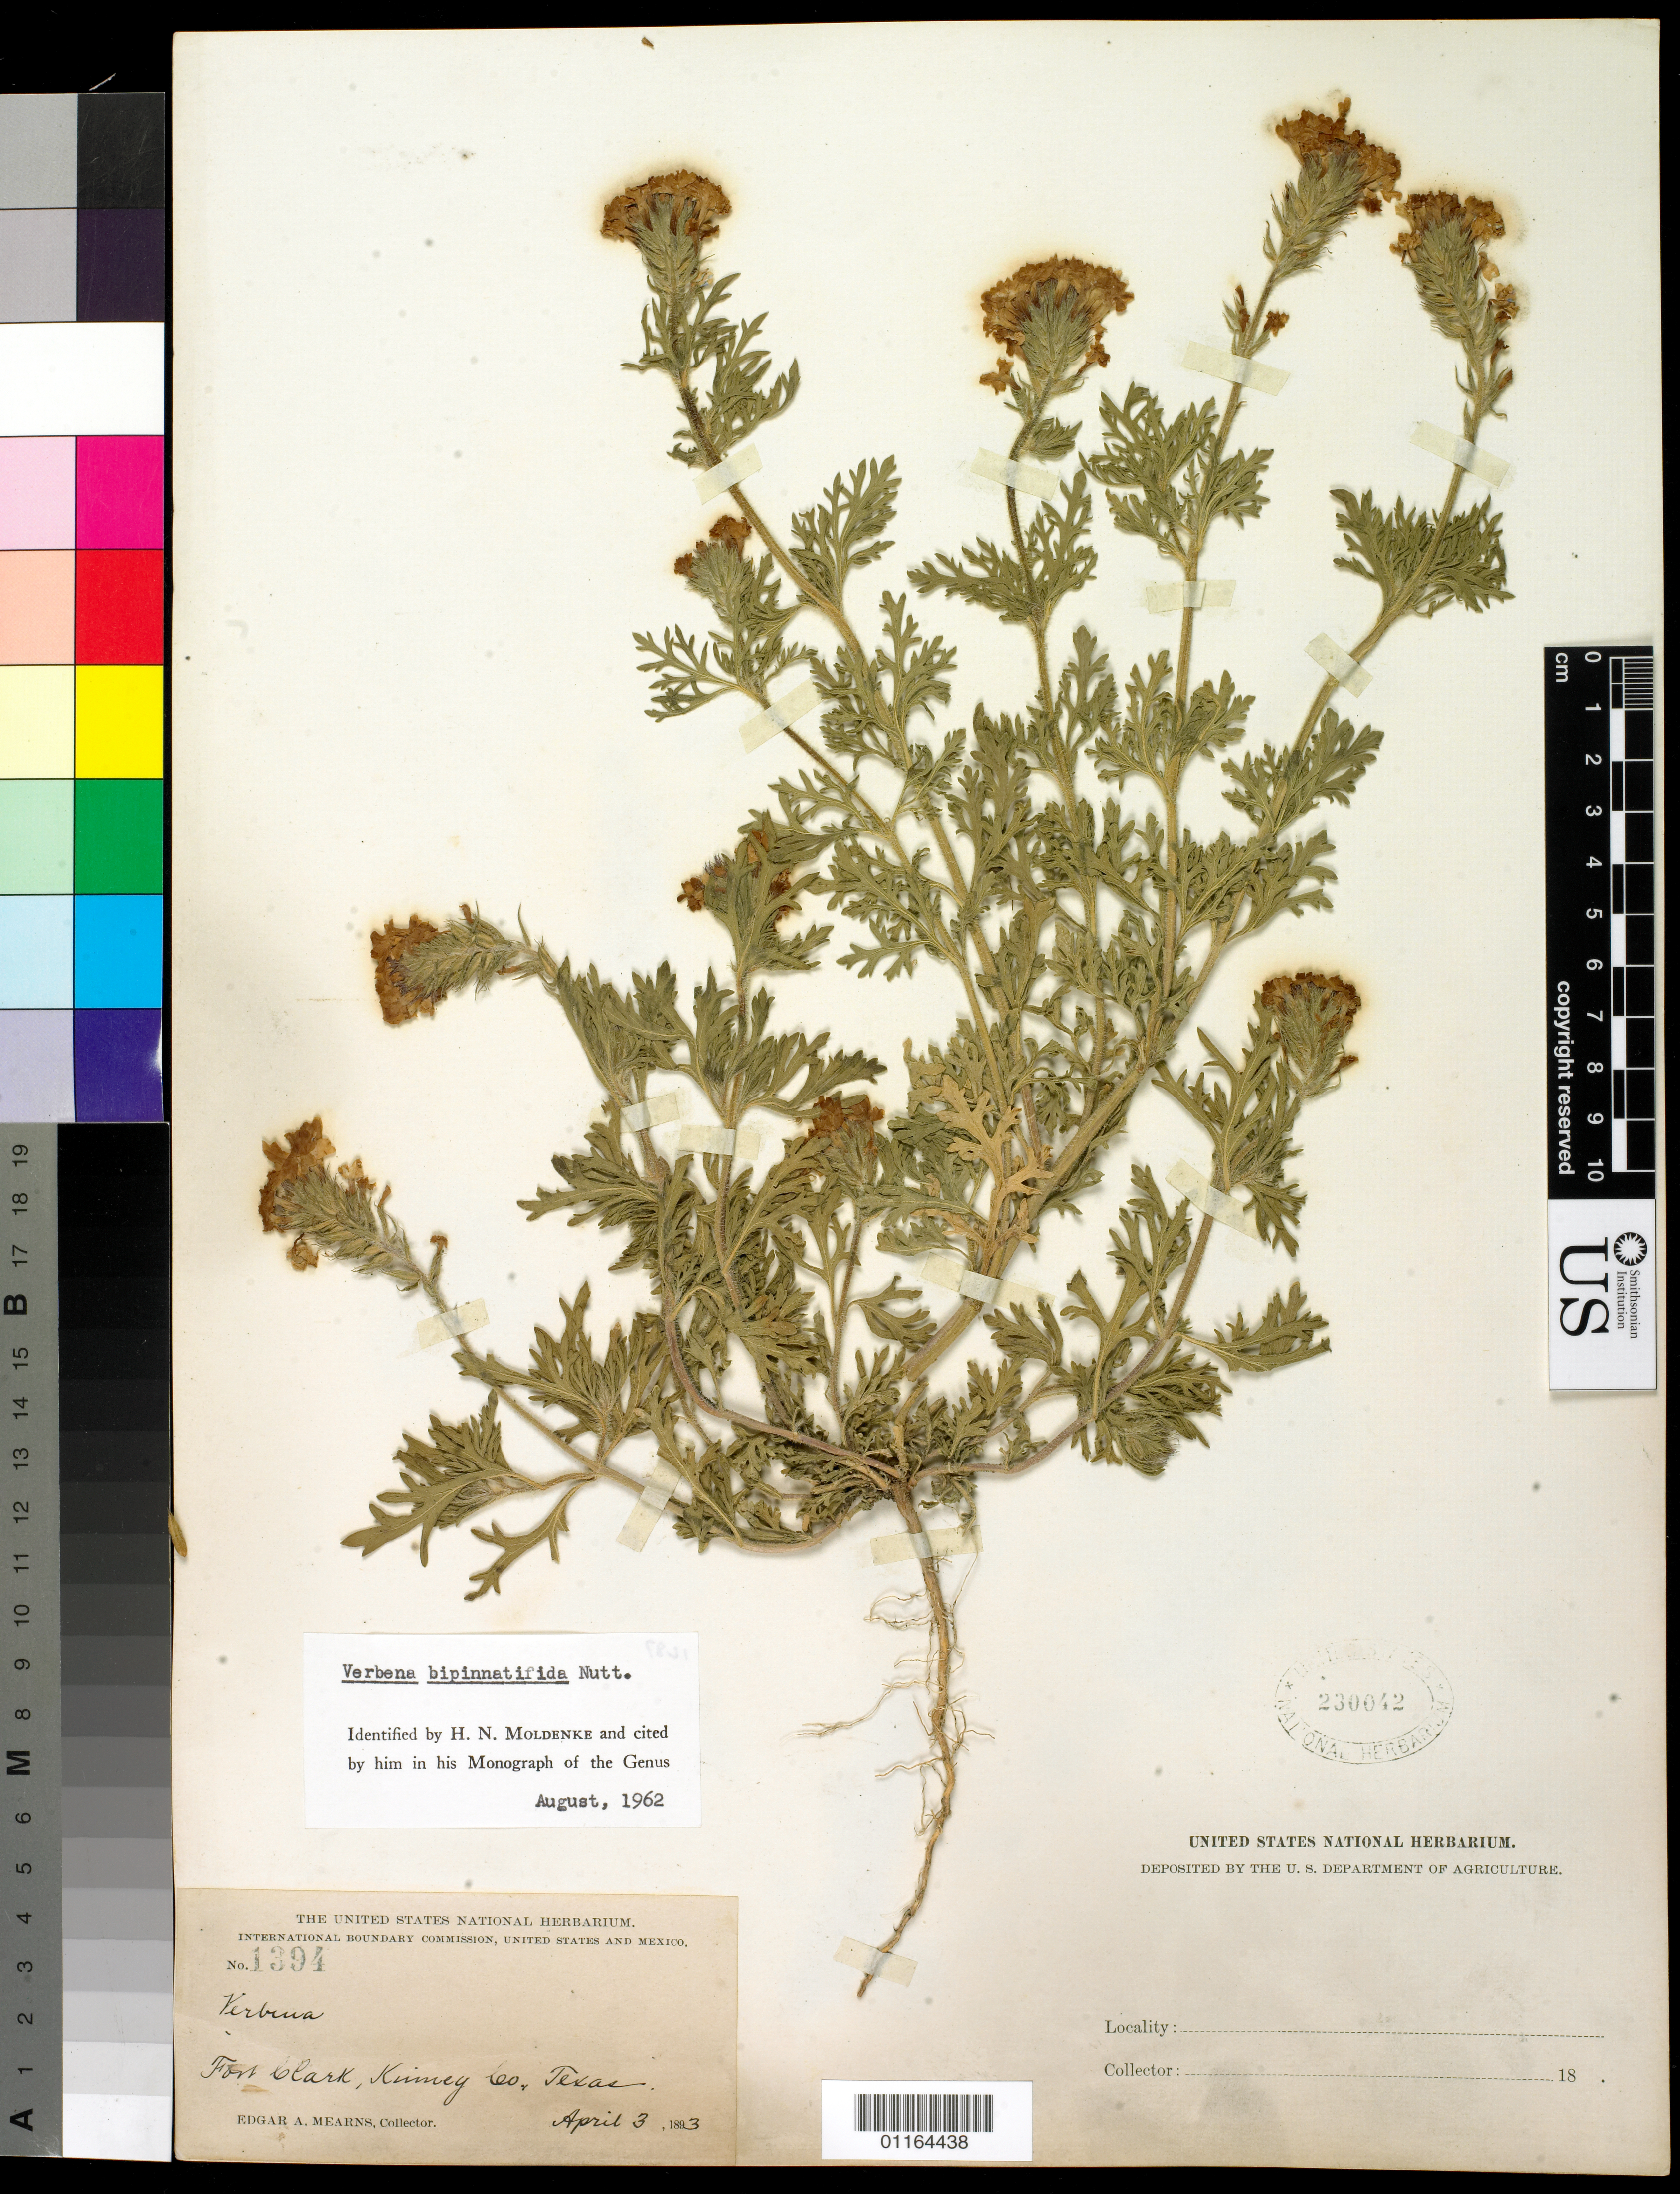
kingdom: Plantae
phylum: Tracheophyta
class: Magnoliopsida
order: Lamiales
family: Verbenaceae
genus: Verbena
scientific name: Verbena bipinnatifida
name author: (Schauer) Nutt.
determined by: Moldenke, H. N.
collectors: E. A. Mearns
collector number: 1394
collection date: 1893-04-03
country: United States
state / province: Texas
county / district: Kinney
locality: Fort Clark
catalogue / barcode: US 230042